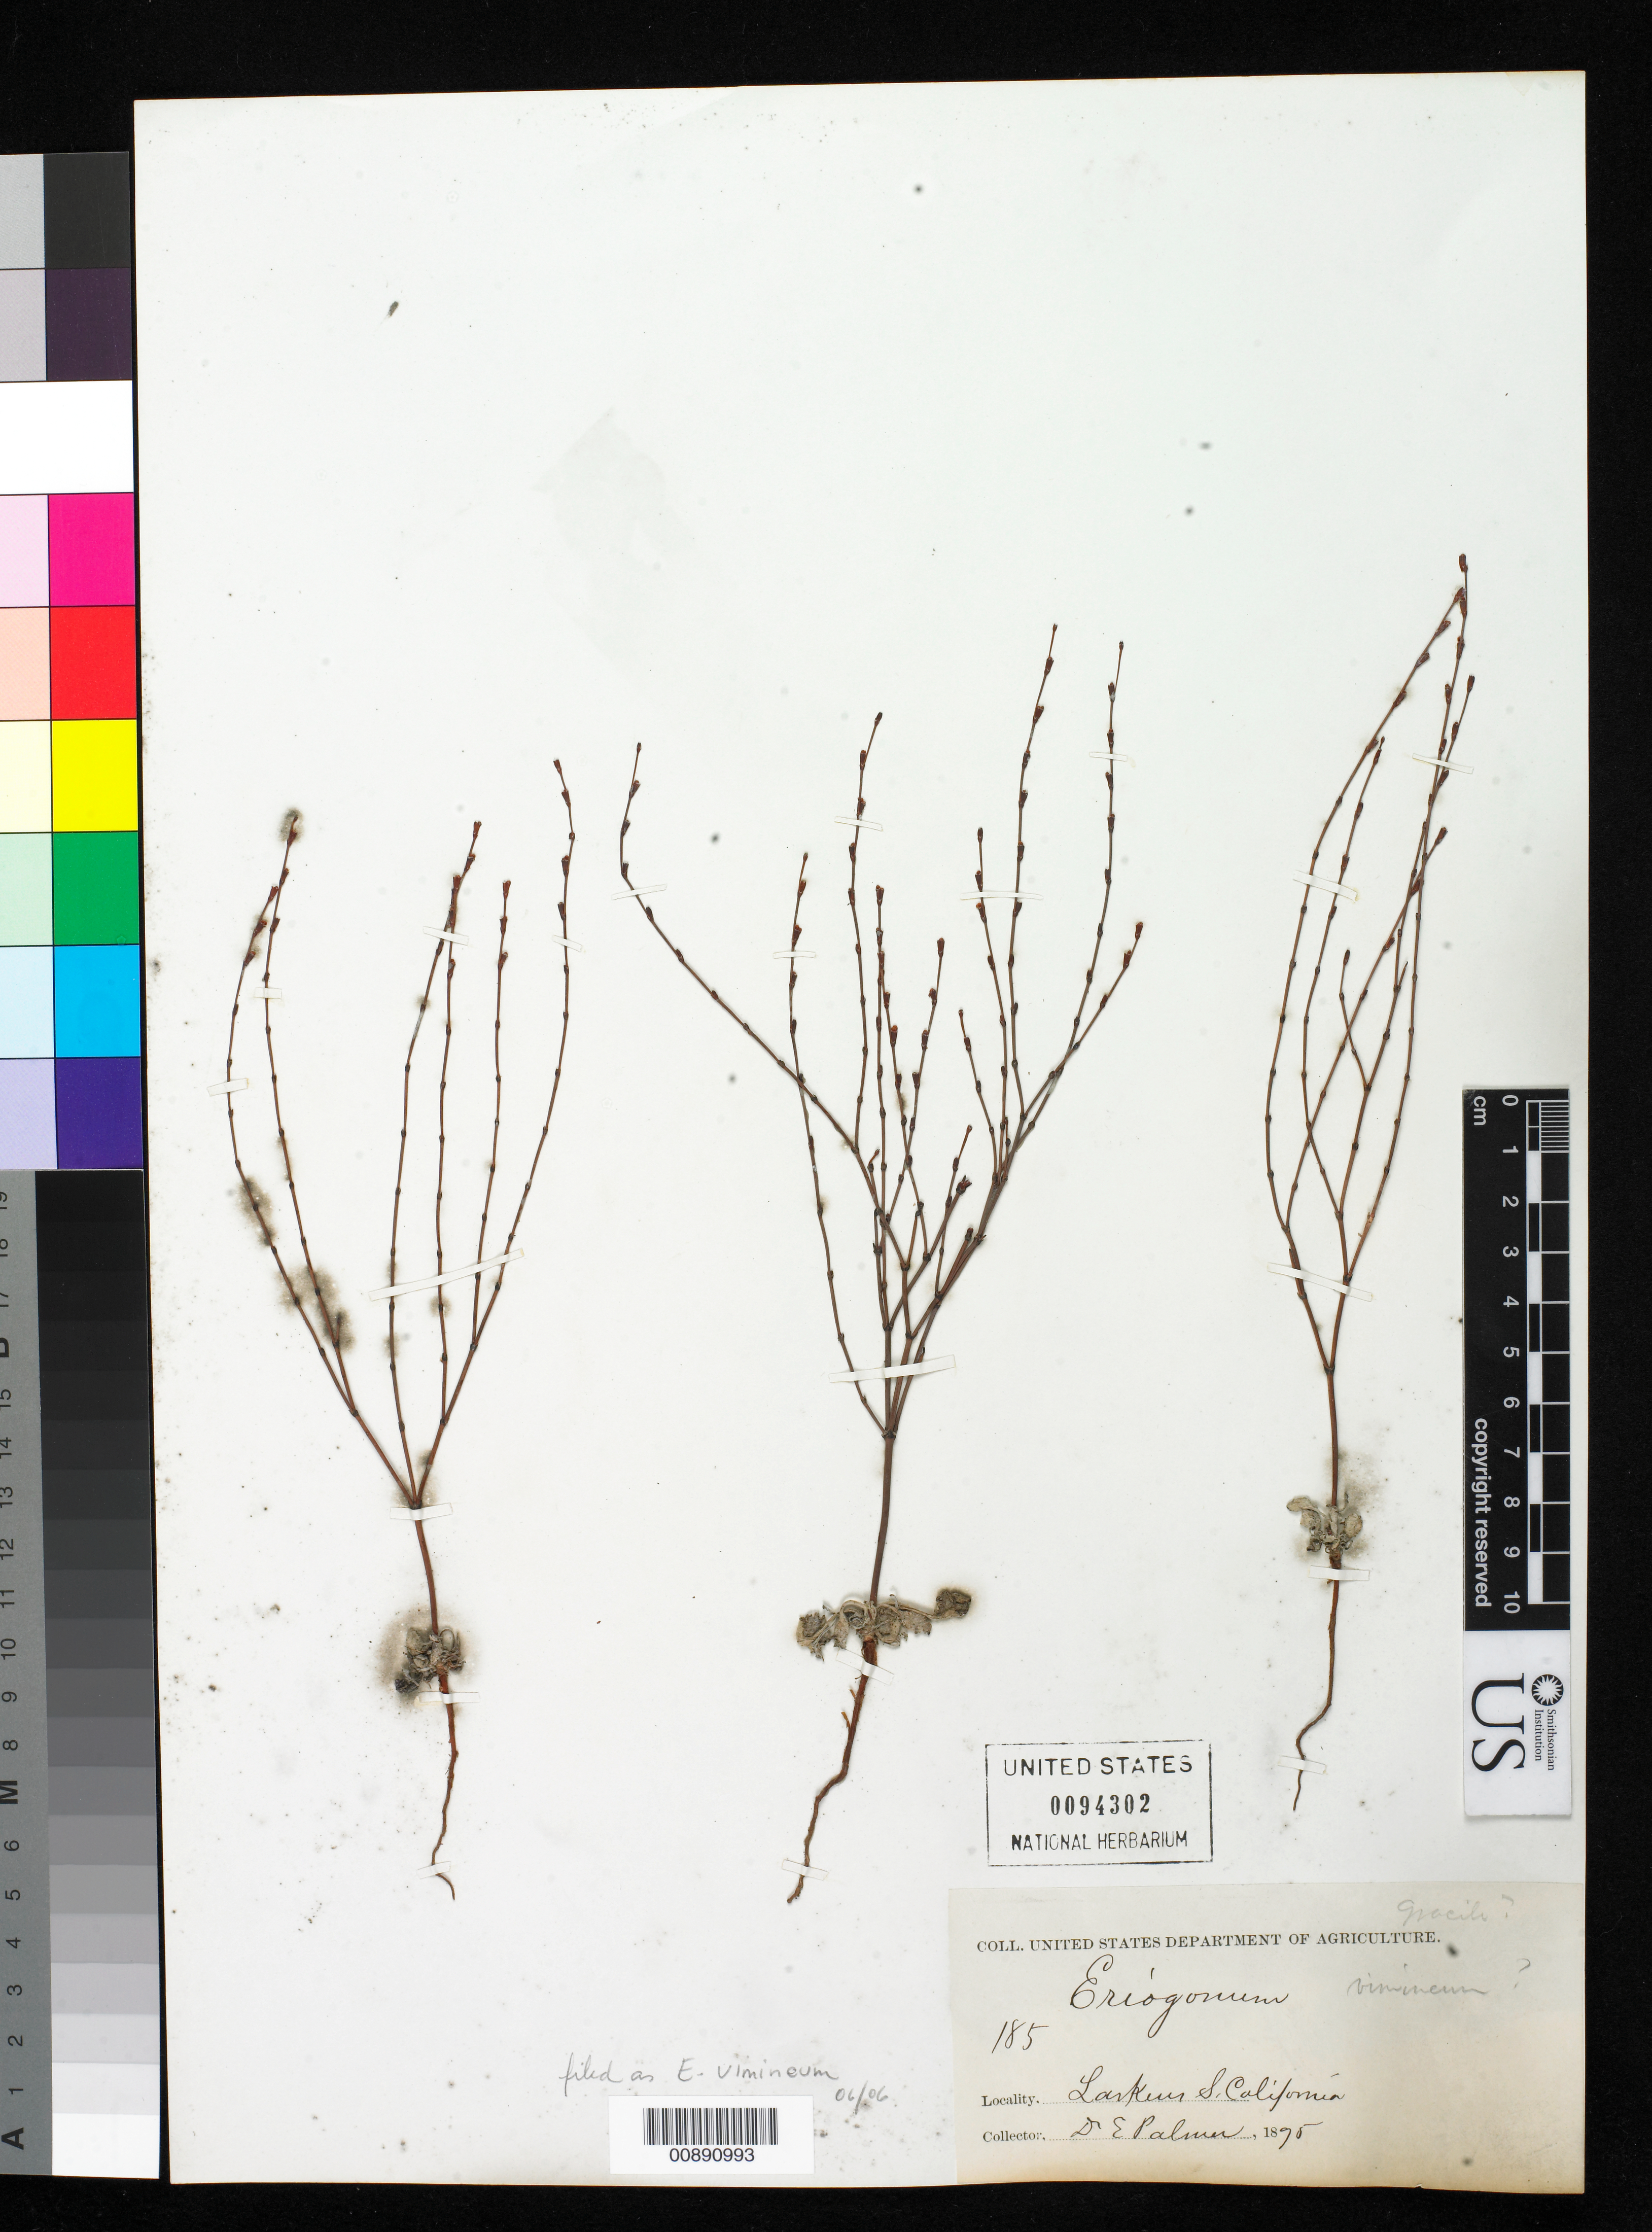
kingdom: Plantae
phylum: Tracheophyta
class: Magnoliopsida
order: Caryophyllales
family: Polygonaceae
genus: Eriogonum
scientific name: Eriogonum vimineum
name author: Douglas ex Benth.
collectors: E. Palmer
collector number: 185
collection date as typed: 1875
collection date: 1875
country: United States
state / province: California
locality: Larkens, S California.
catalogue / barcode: US 94302